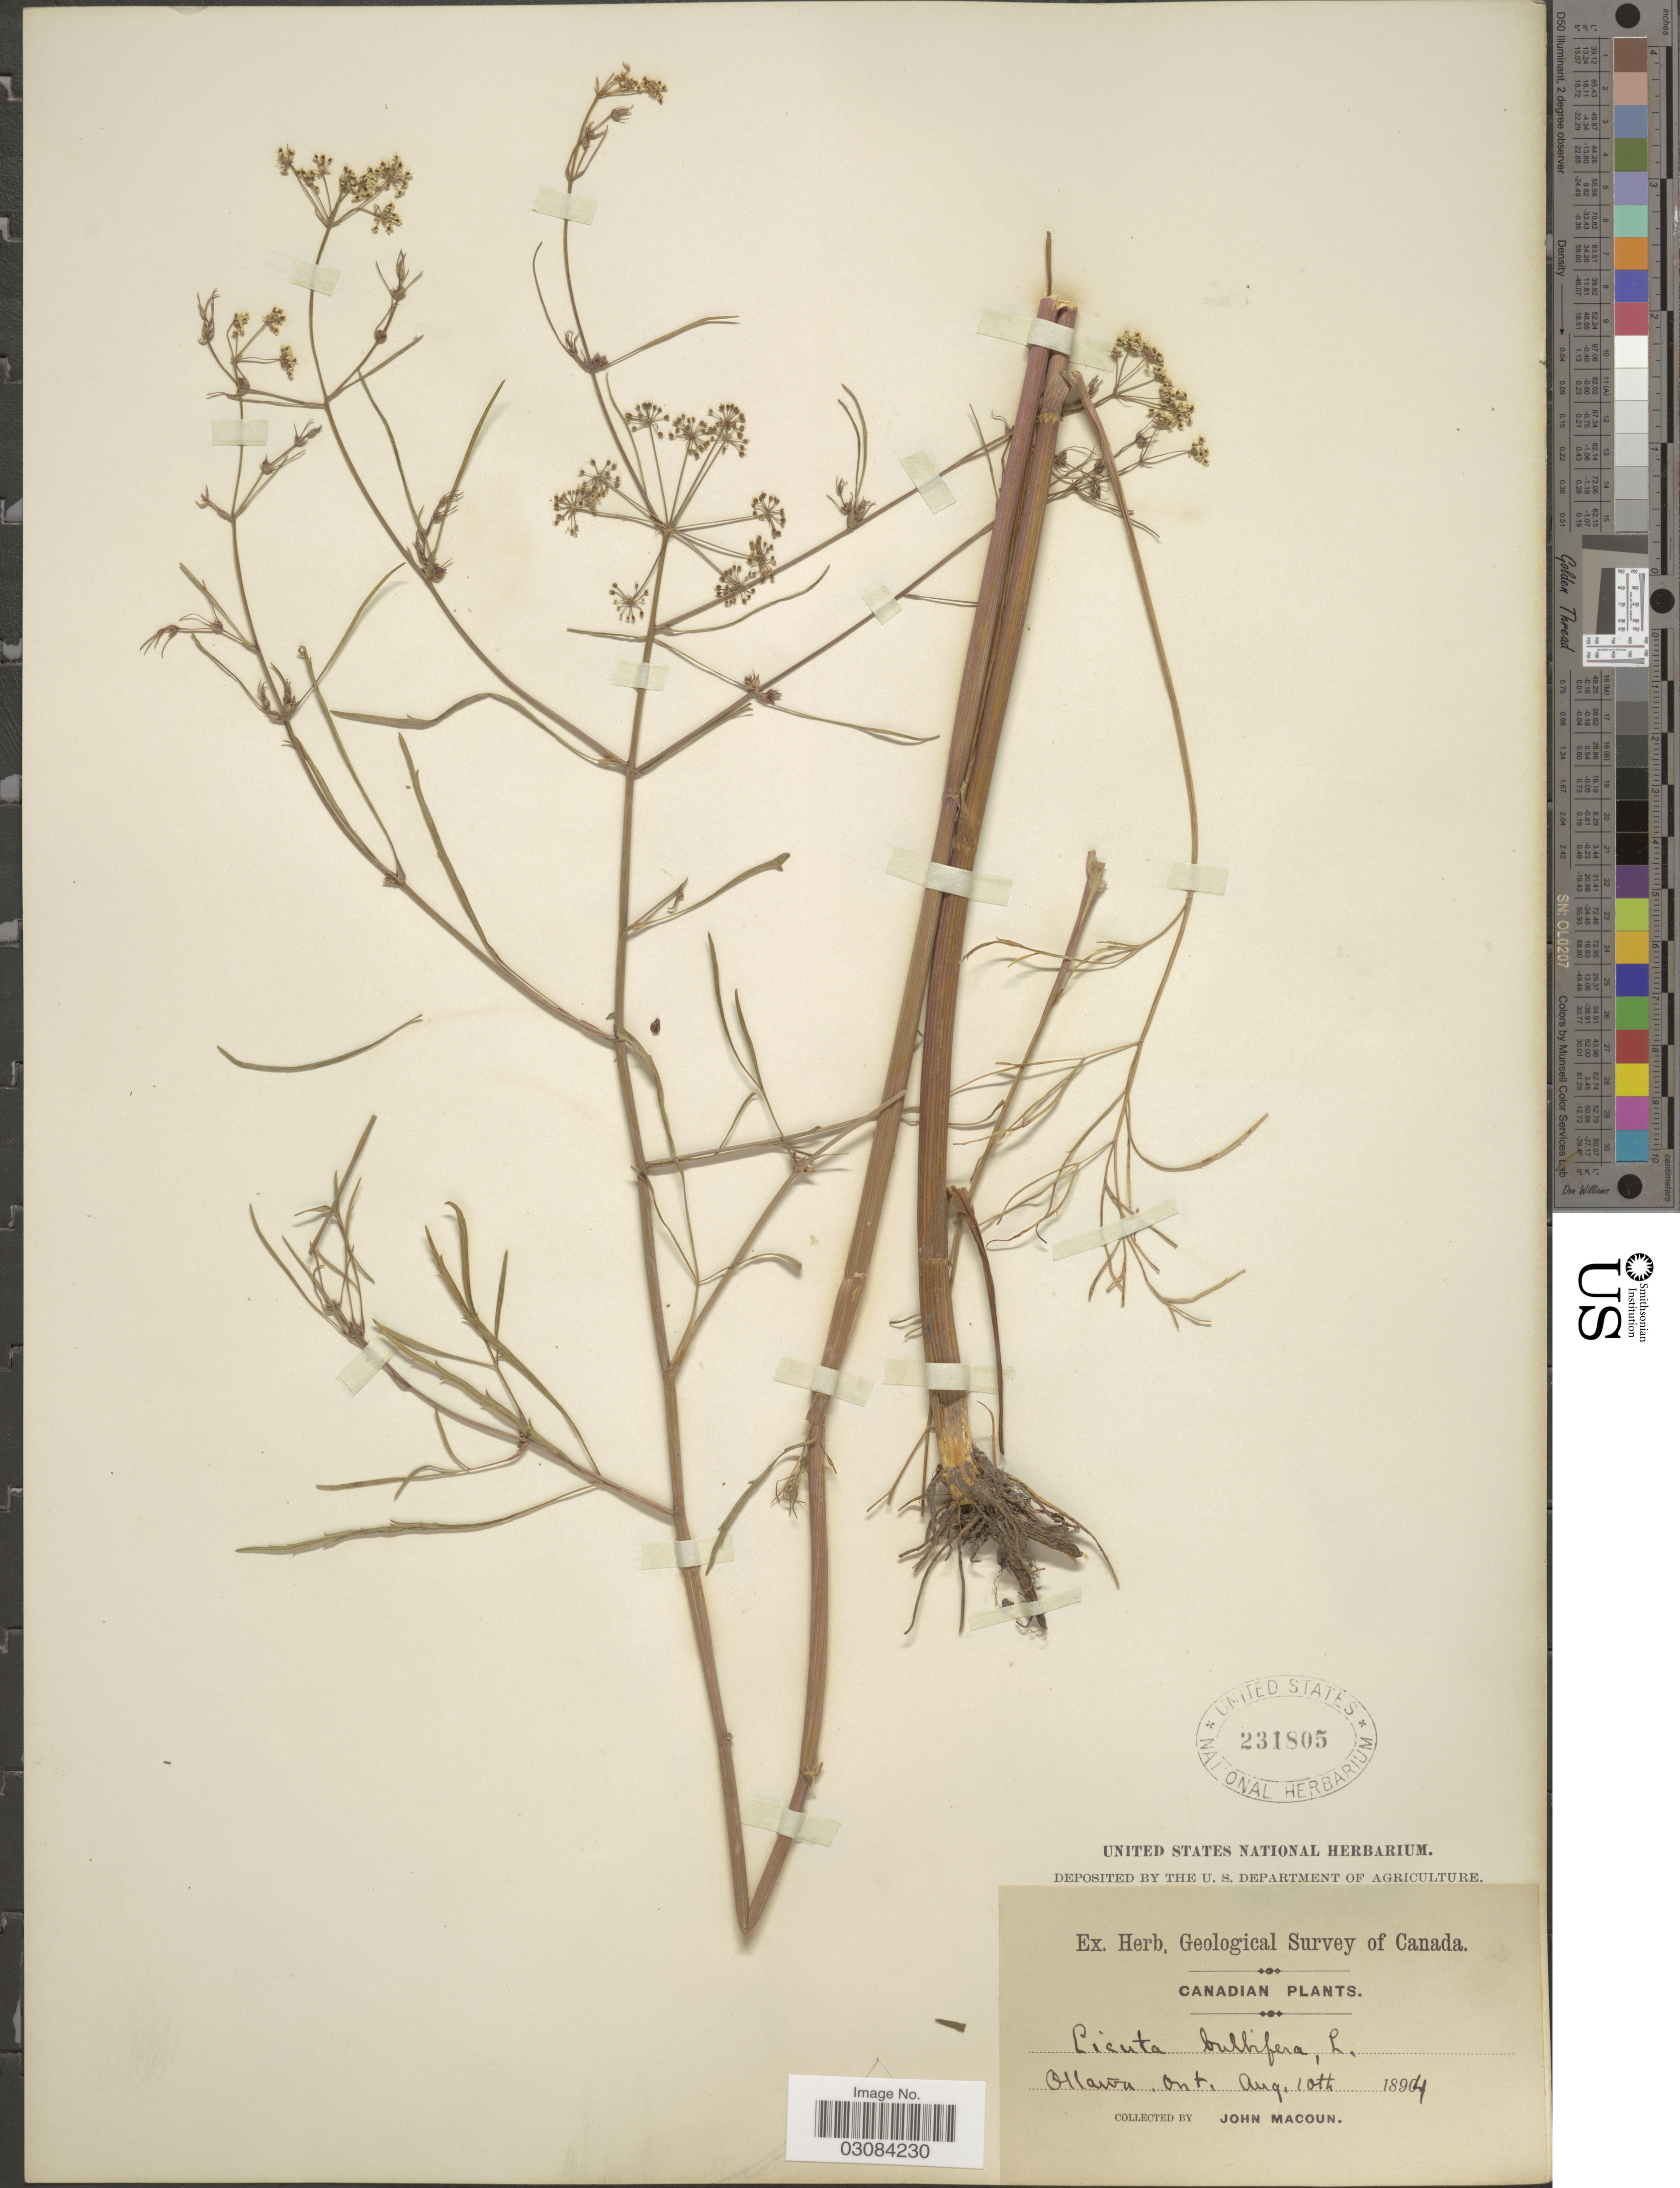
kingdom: Plantae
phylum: Tracheophyta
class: Magnoliopsida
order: Apiales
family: Apiaceae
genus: Cicuta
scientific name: Cicuta bulbifera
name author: L.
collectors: J. Macoun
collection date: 1894-08-10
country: Canada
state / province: Ontario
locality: Ottawa.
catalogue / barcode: US 231805